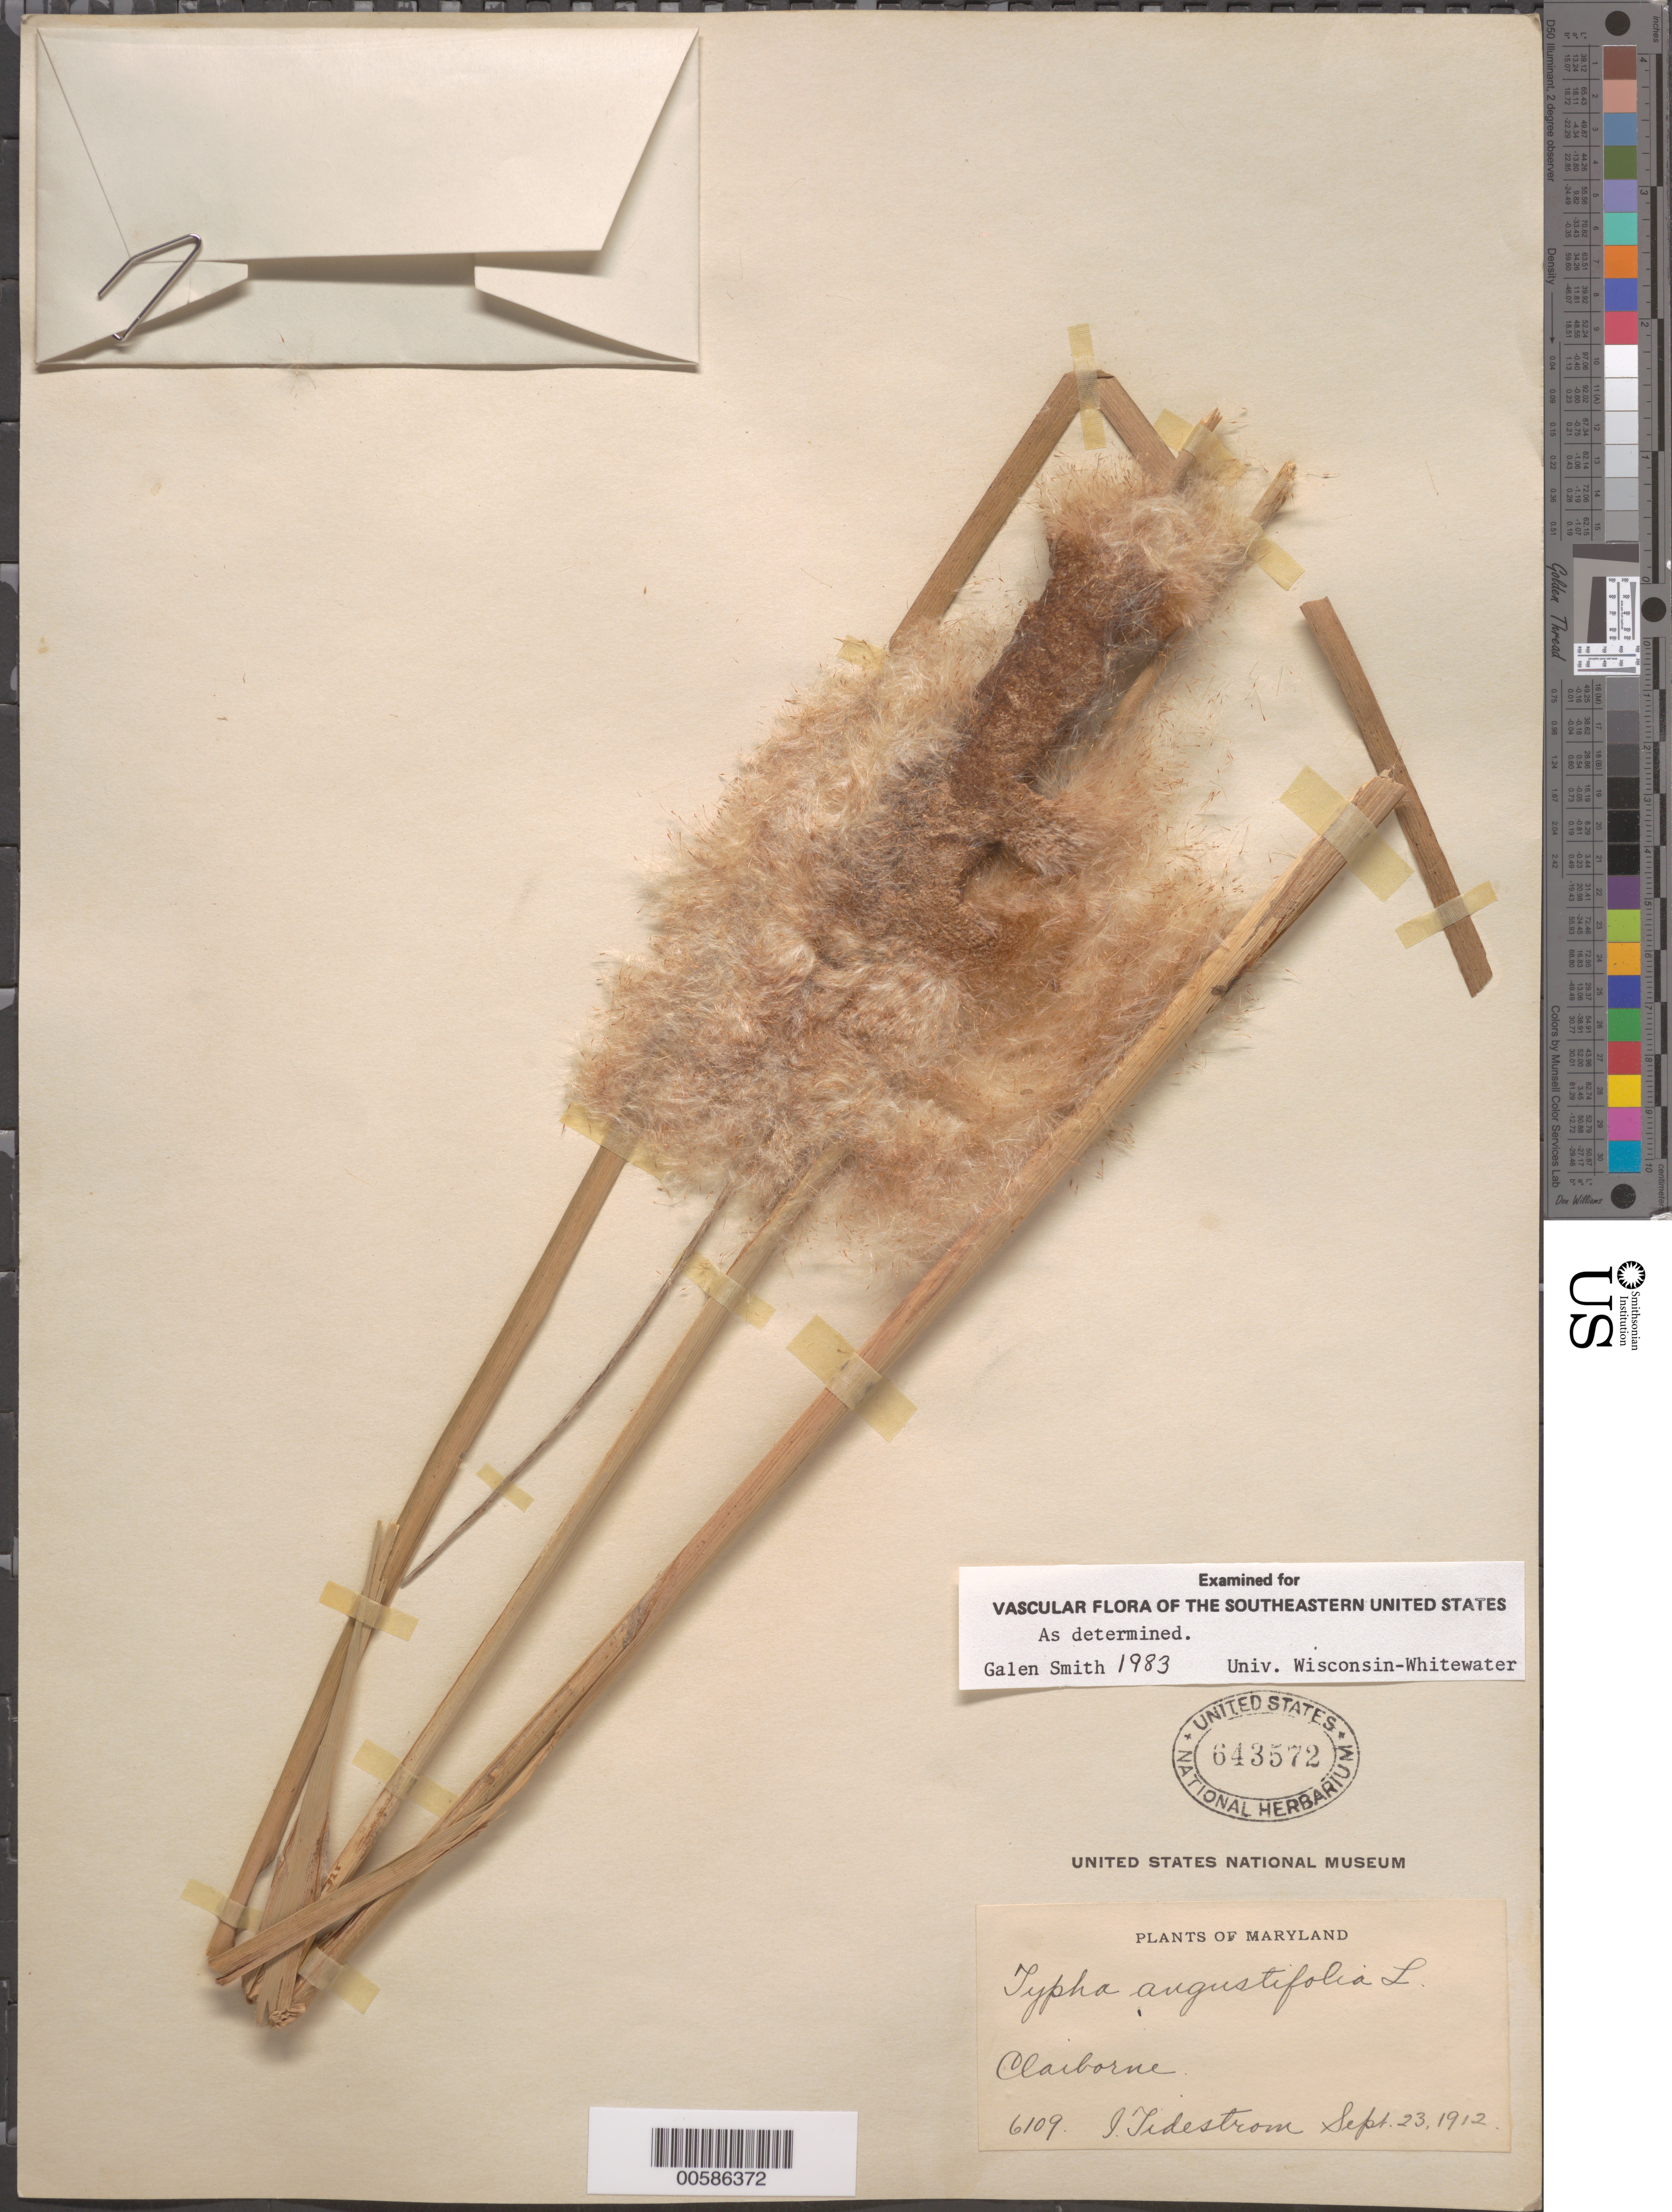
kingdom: Plantae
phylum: Tracheophyta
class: Liliopsida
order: Poales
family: Typhaceae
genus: Typha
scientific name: Typha angustifolia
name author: L.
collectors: I. F. Tidestrom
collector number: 6109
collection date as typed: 23 Sep 1912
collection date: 1912-09-23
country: United States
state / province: Maryland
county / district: Talbot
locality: Claiborne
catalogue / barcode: US 643572